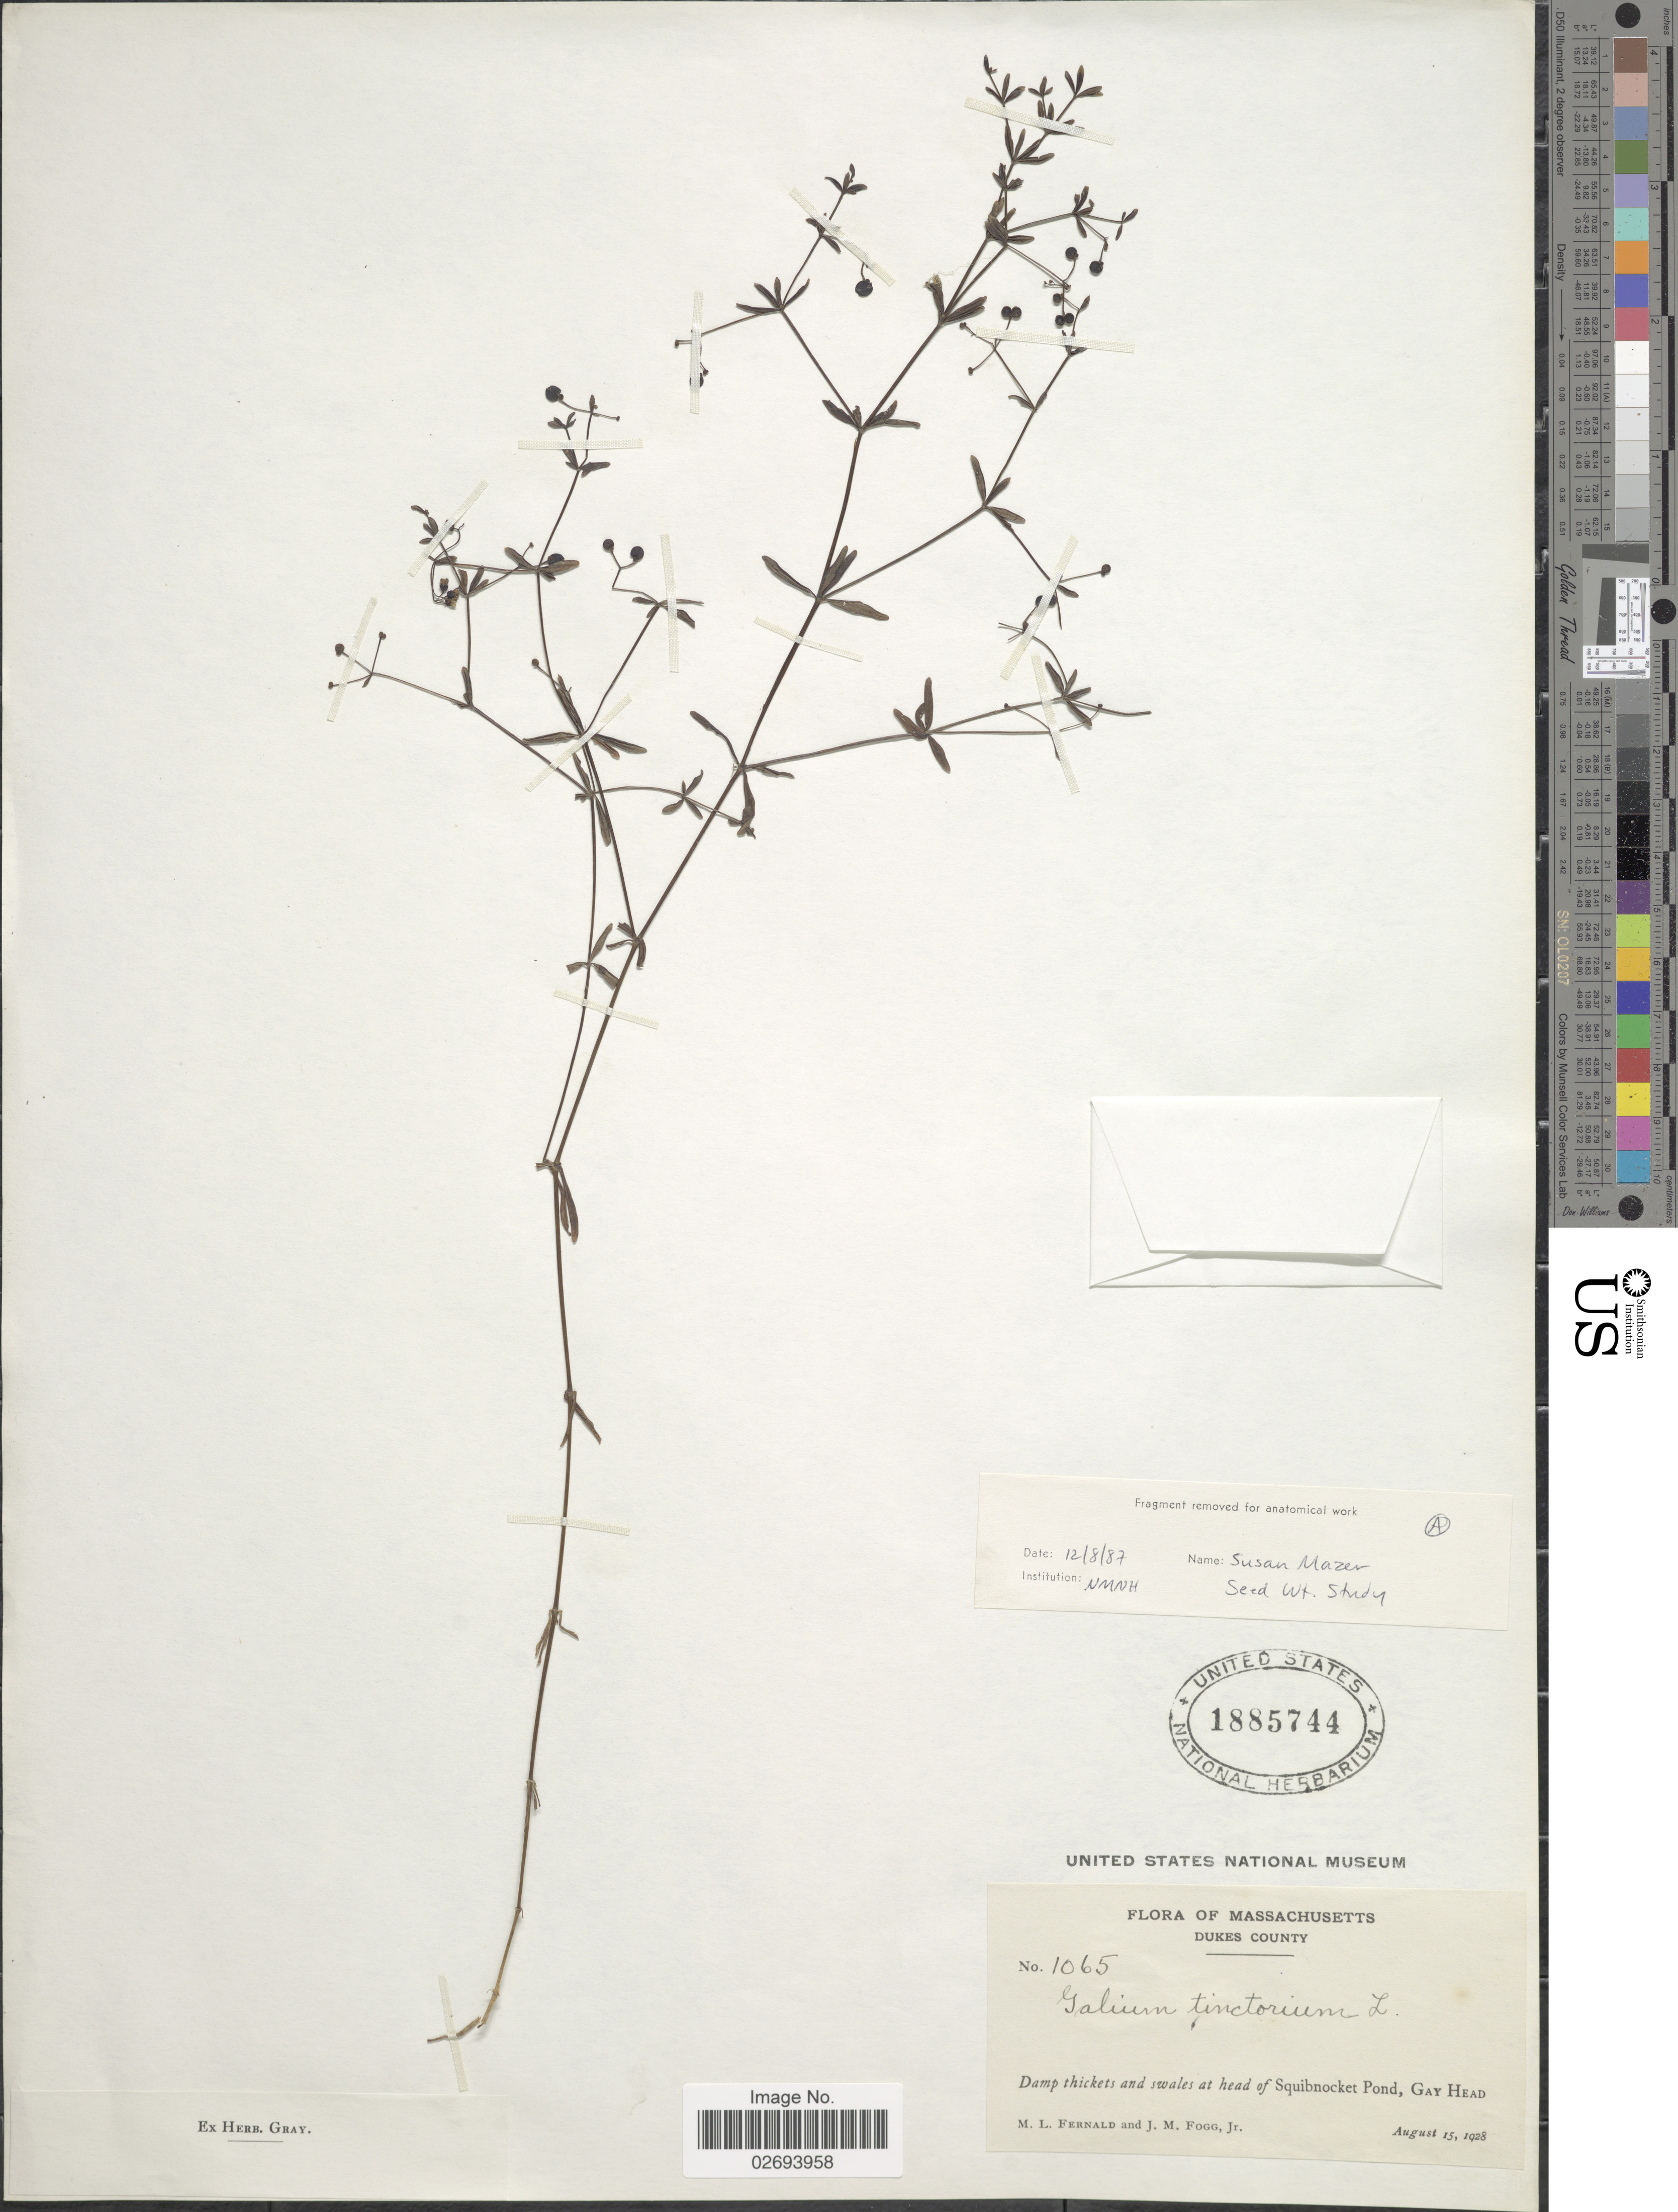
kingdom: Plantae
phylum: Tracheophyta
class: Magnoliopsida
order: Gentianales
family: Rubiaceae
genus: Galium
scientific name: Galium tinctorium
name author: (L.) Scop.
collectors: M. L. Fernald & J. Fogg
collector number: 1065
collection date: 1928-08-15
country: United States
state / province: Massachusetts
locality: Dukes County. Damp thickets and swales at head of Squibnocket Pond, Gay Head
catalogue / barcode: US 1885744